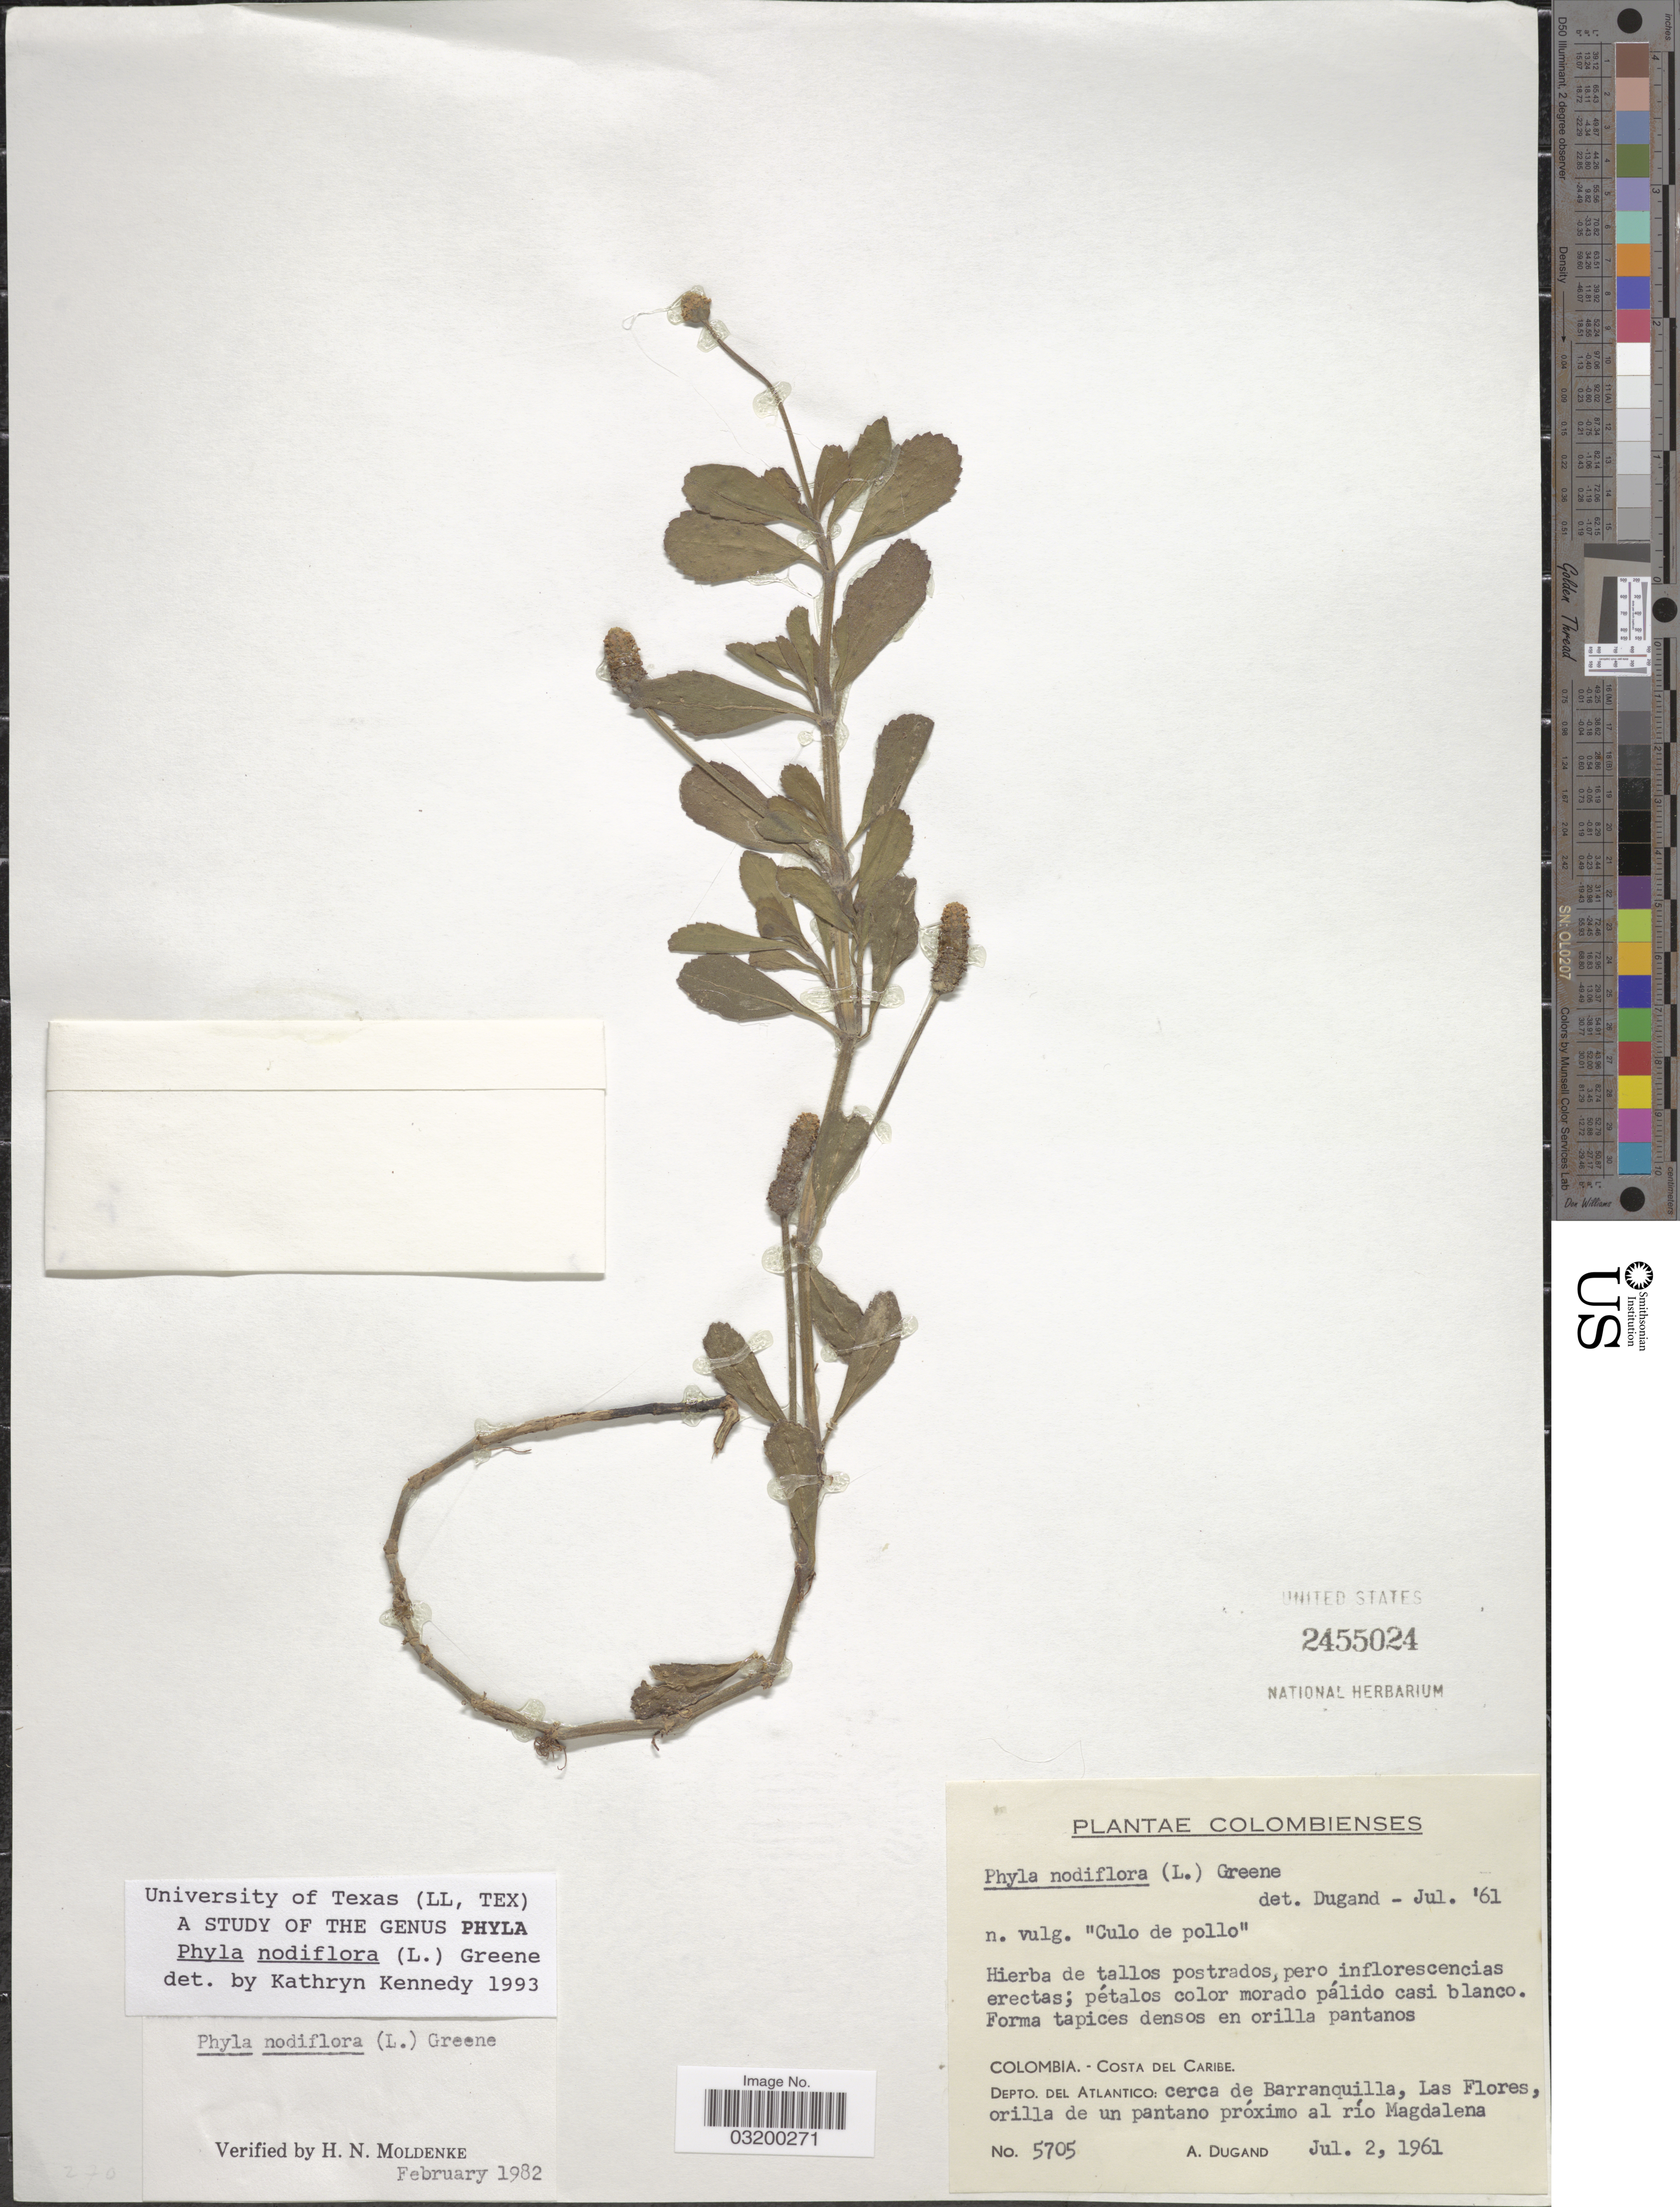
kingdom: Plantae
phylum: Tracheophyta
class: Magnoliopsida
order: Lamiales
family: Verbenaceae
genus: Phyla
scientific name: Phyla nodiflora var. nodiflora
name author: (L.) Greene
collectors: A. Dugand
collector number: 5705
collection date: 1961-07-02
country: Colombia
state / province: Atlántico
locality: Costa del Caribe. Depto. Del Atlantico: cerca de Barranquilla, Las Flores, orilla de un pantano próximo al río Magdalena.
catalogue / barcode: US 2455024